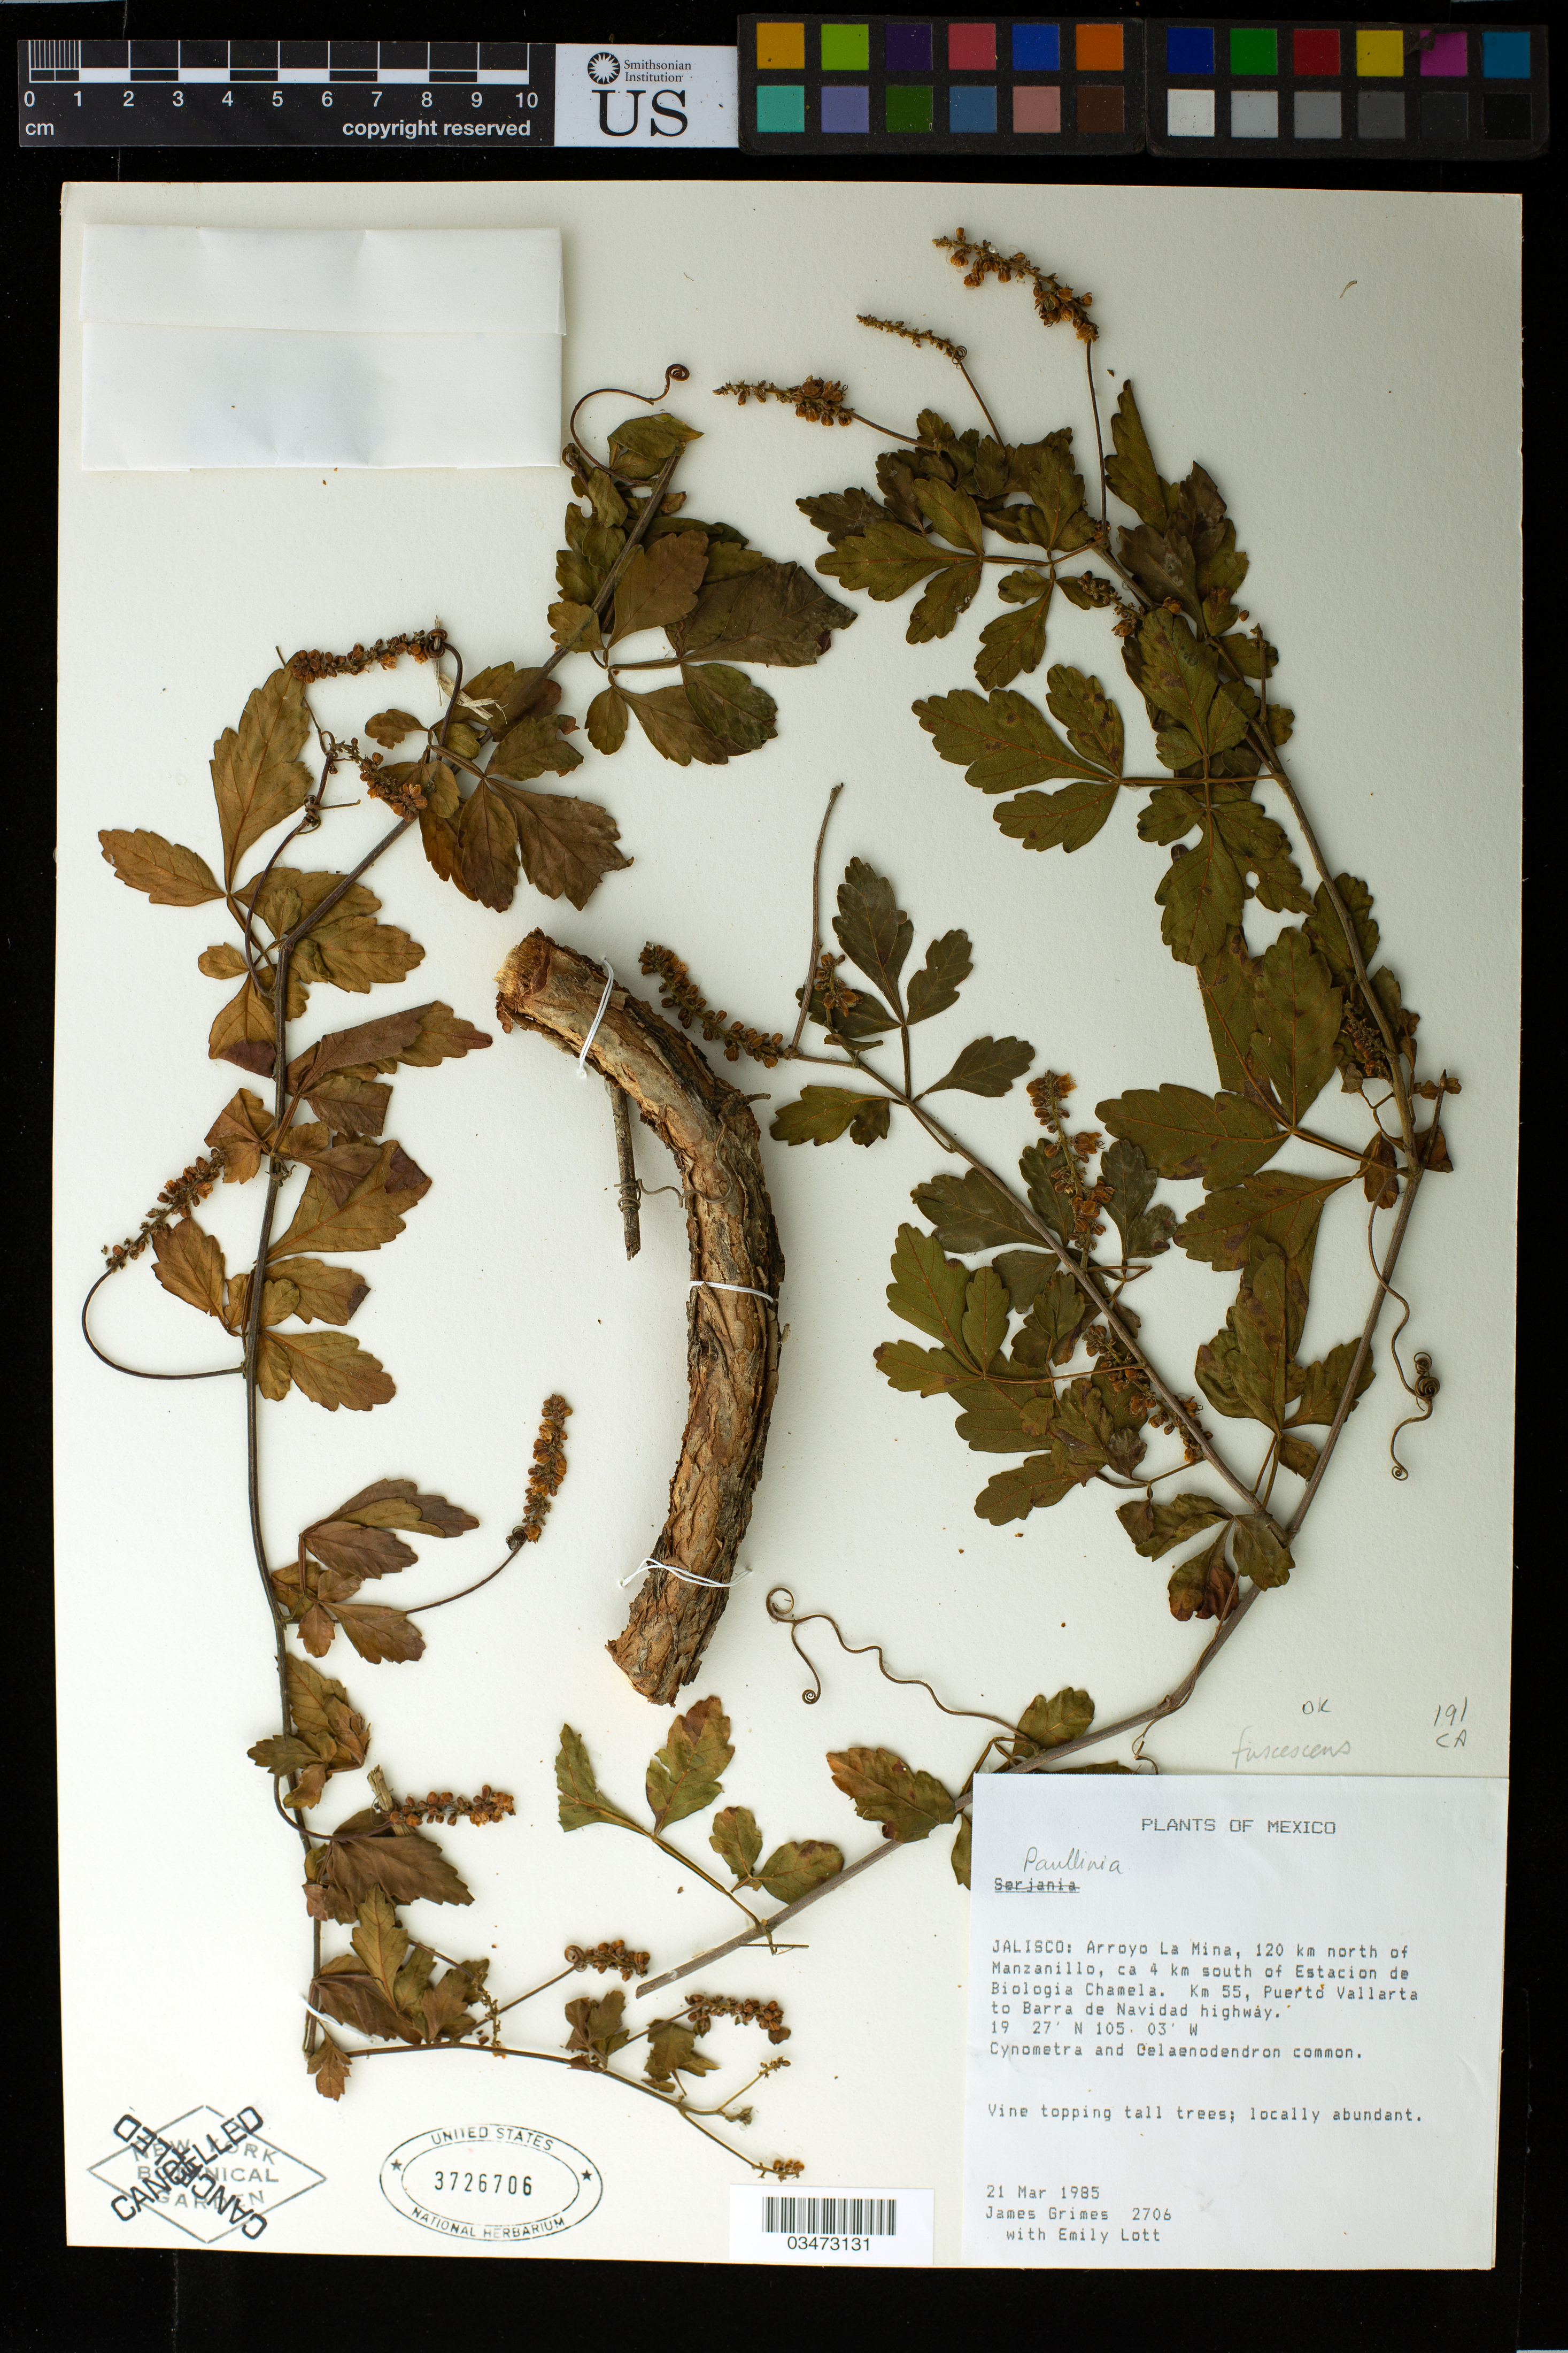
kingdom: Plantae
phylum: Tracheophyta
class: Magnoliopsida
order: Sapindales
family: Sapindaceae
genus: Paullinia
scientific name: Paullinia fuscescens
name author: Kunth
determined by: Acevedo-Rodriguez, P., (US), Smithsonian Institution - National Museum of Natural History (UNITED STATES)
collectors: J. W. Grimes & E. J. Lott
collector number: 2706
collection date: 1985-03-21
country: Mexico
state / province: Jalisco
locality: Arroyo La Mina, 120 km north of Manzanillo, ca 4km south of Estacion de Biologia Chamela. Km 55, Puerto Vallarta to Barra de Navidad highway.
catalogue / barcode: US 3726706